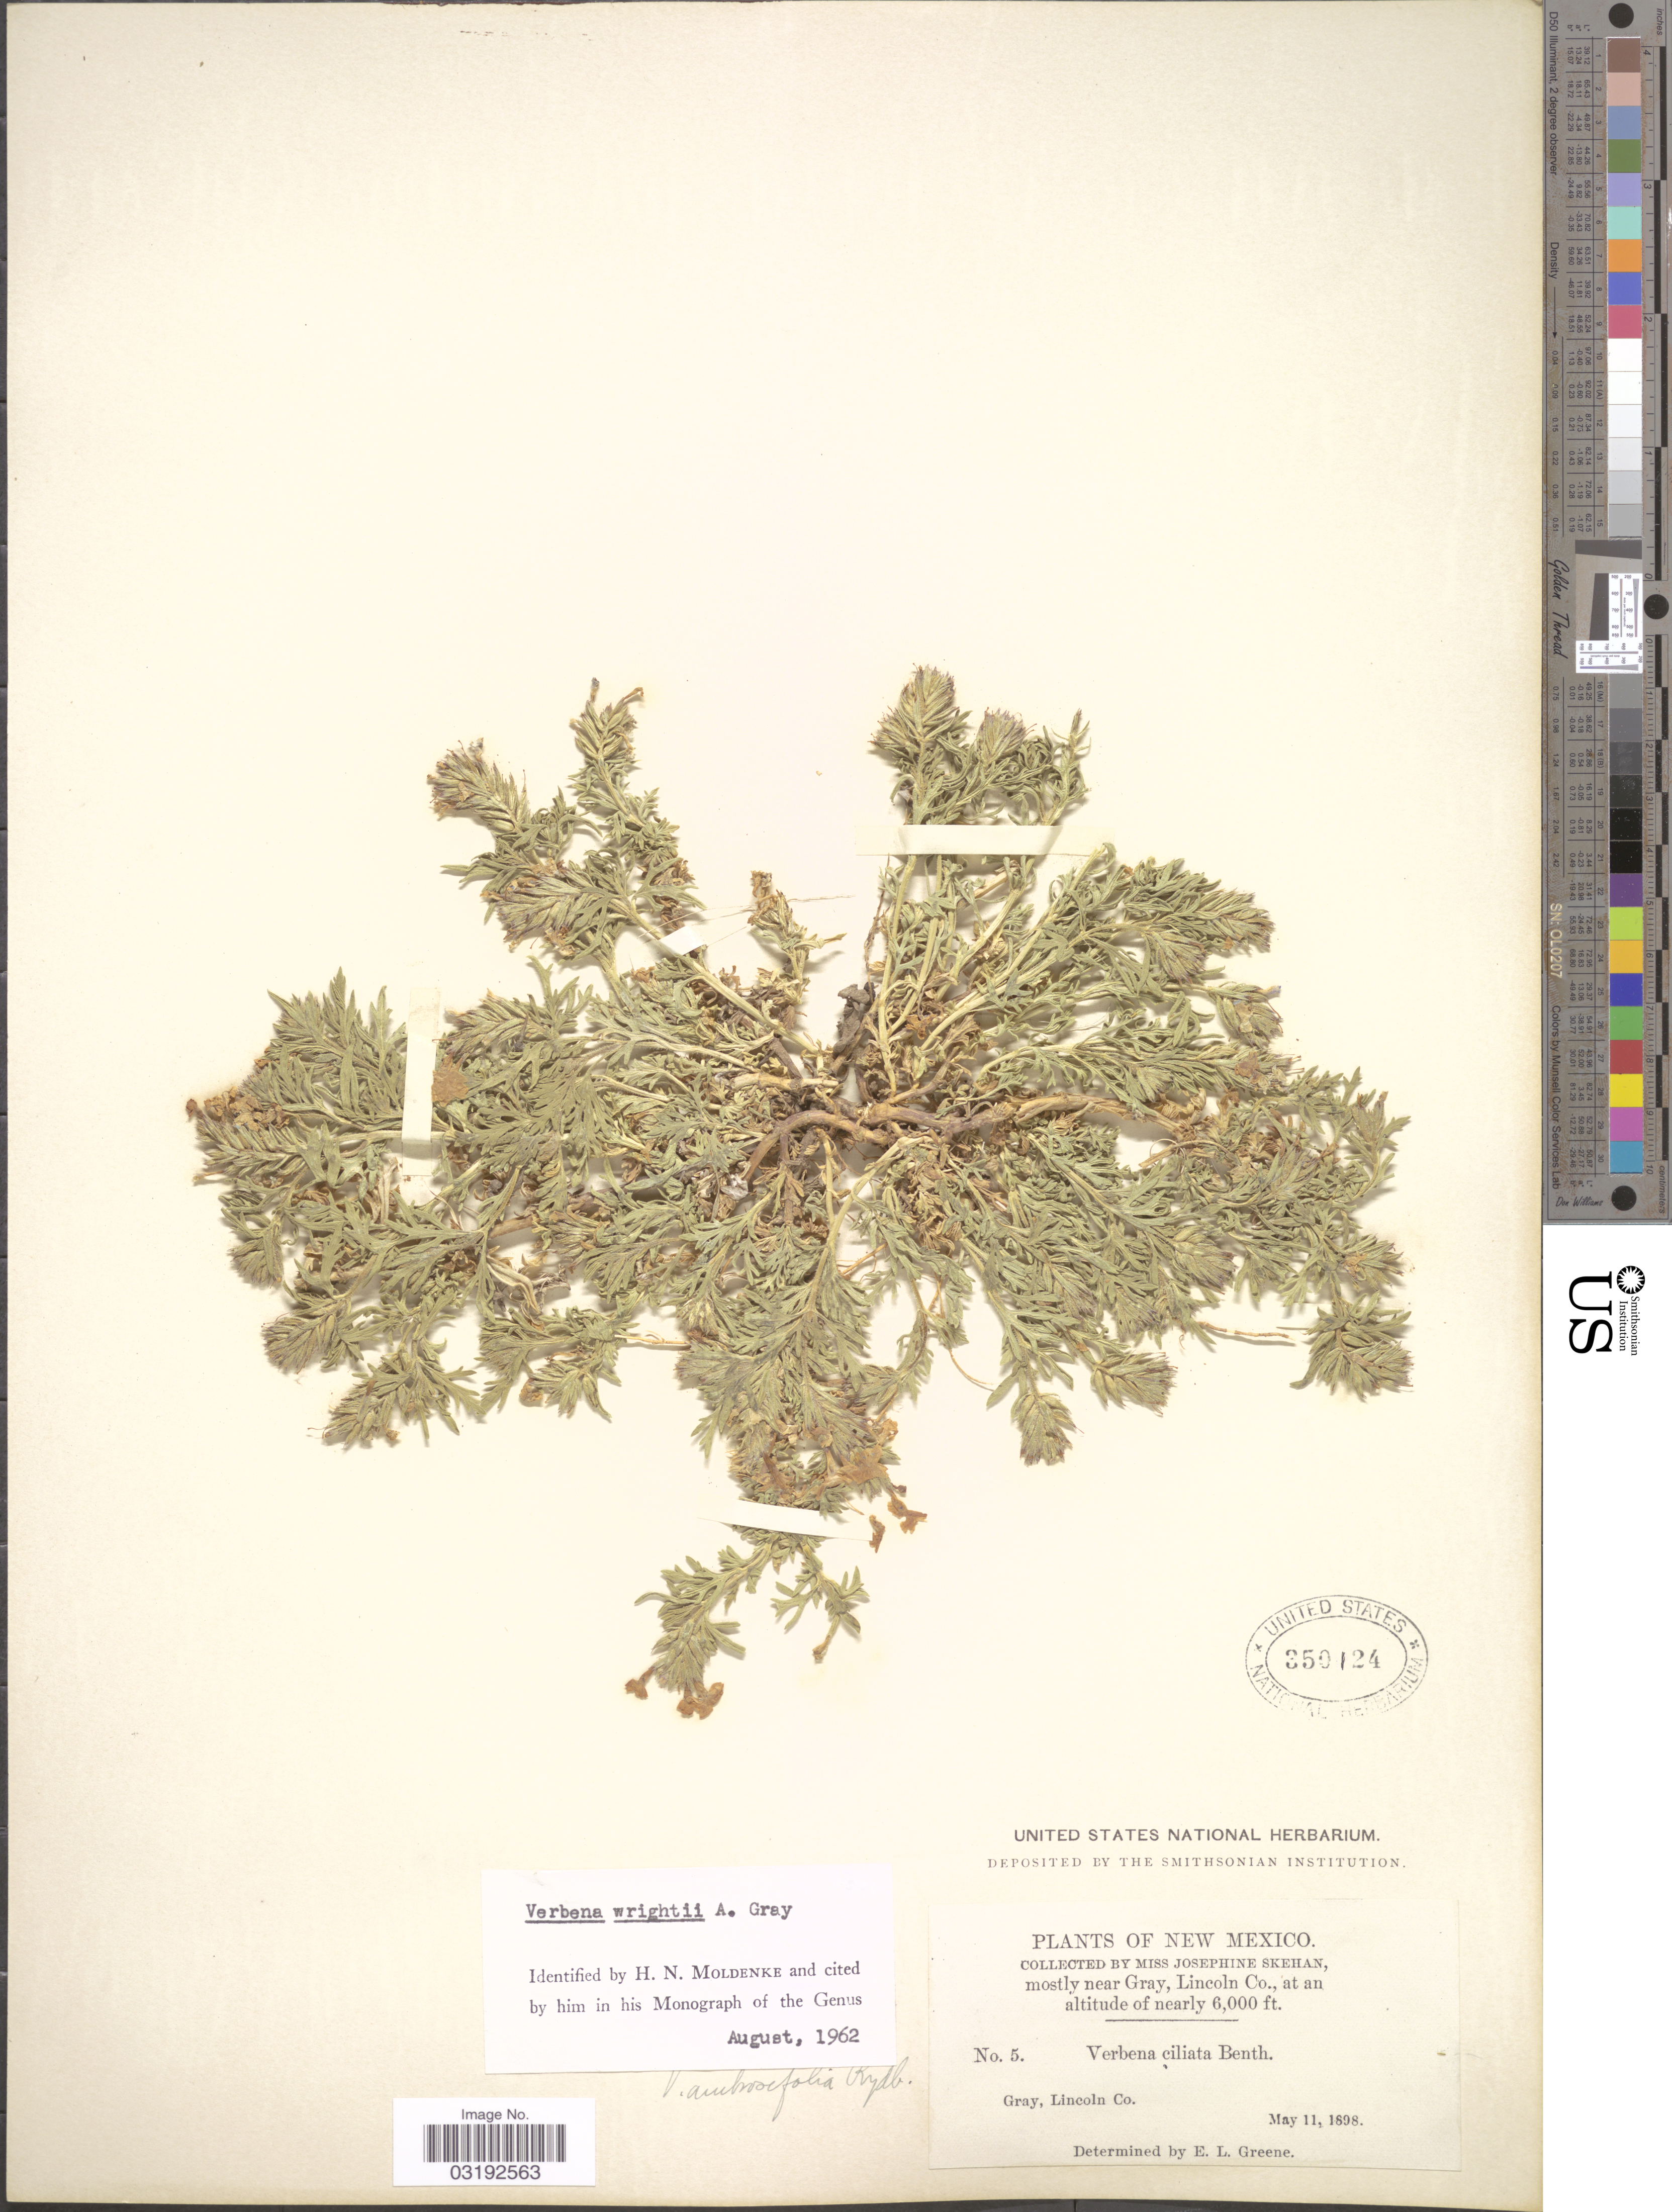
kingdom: Plantae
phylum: Tracheophyta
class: Magnoliopsida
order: Lamiales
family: Verbenaceae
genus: Verbena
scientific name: Verbena wrightii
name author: A. Gray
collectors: J. Skehan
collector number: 5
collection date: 1898-05-11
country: United States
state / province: New Mexico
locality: Near Gray, Lincoln Co.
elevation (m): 1829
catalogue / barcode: US 350124